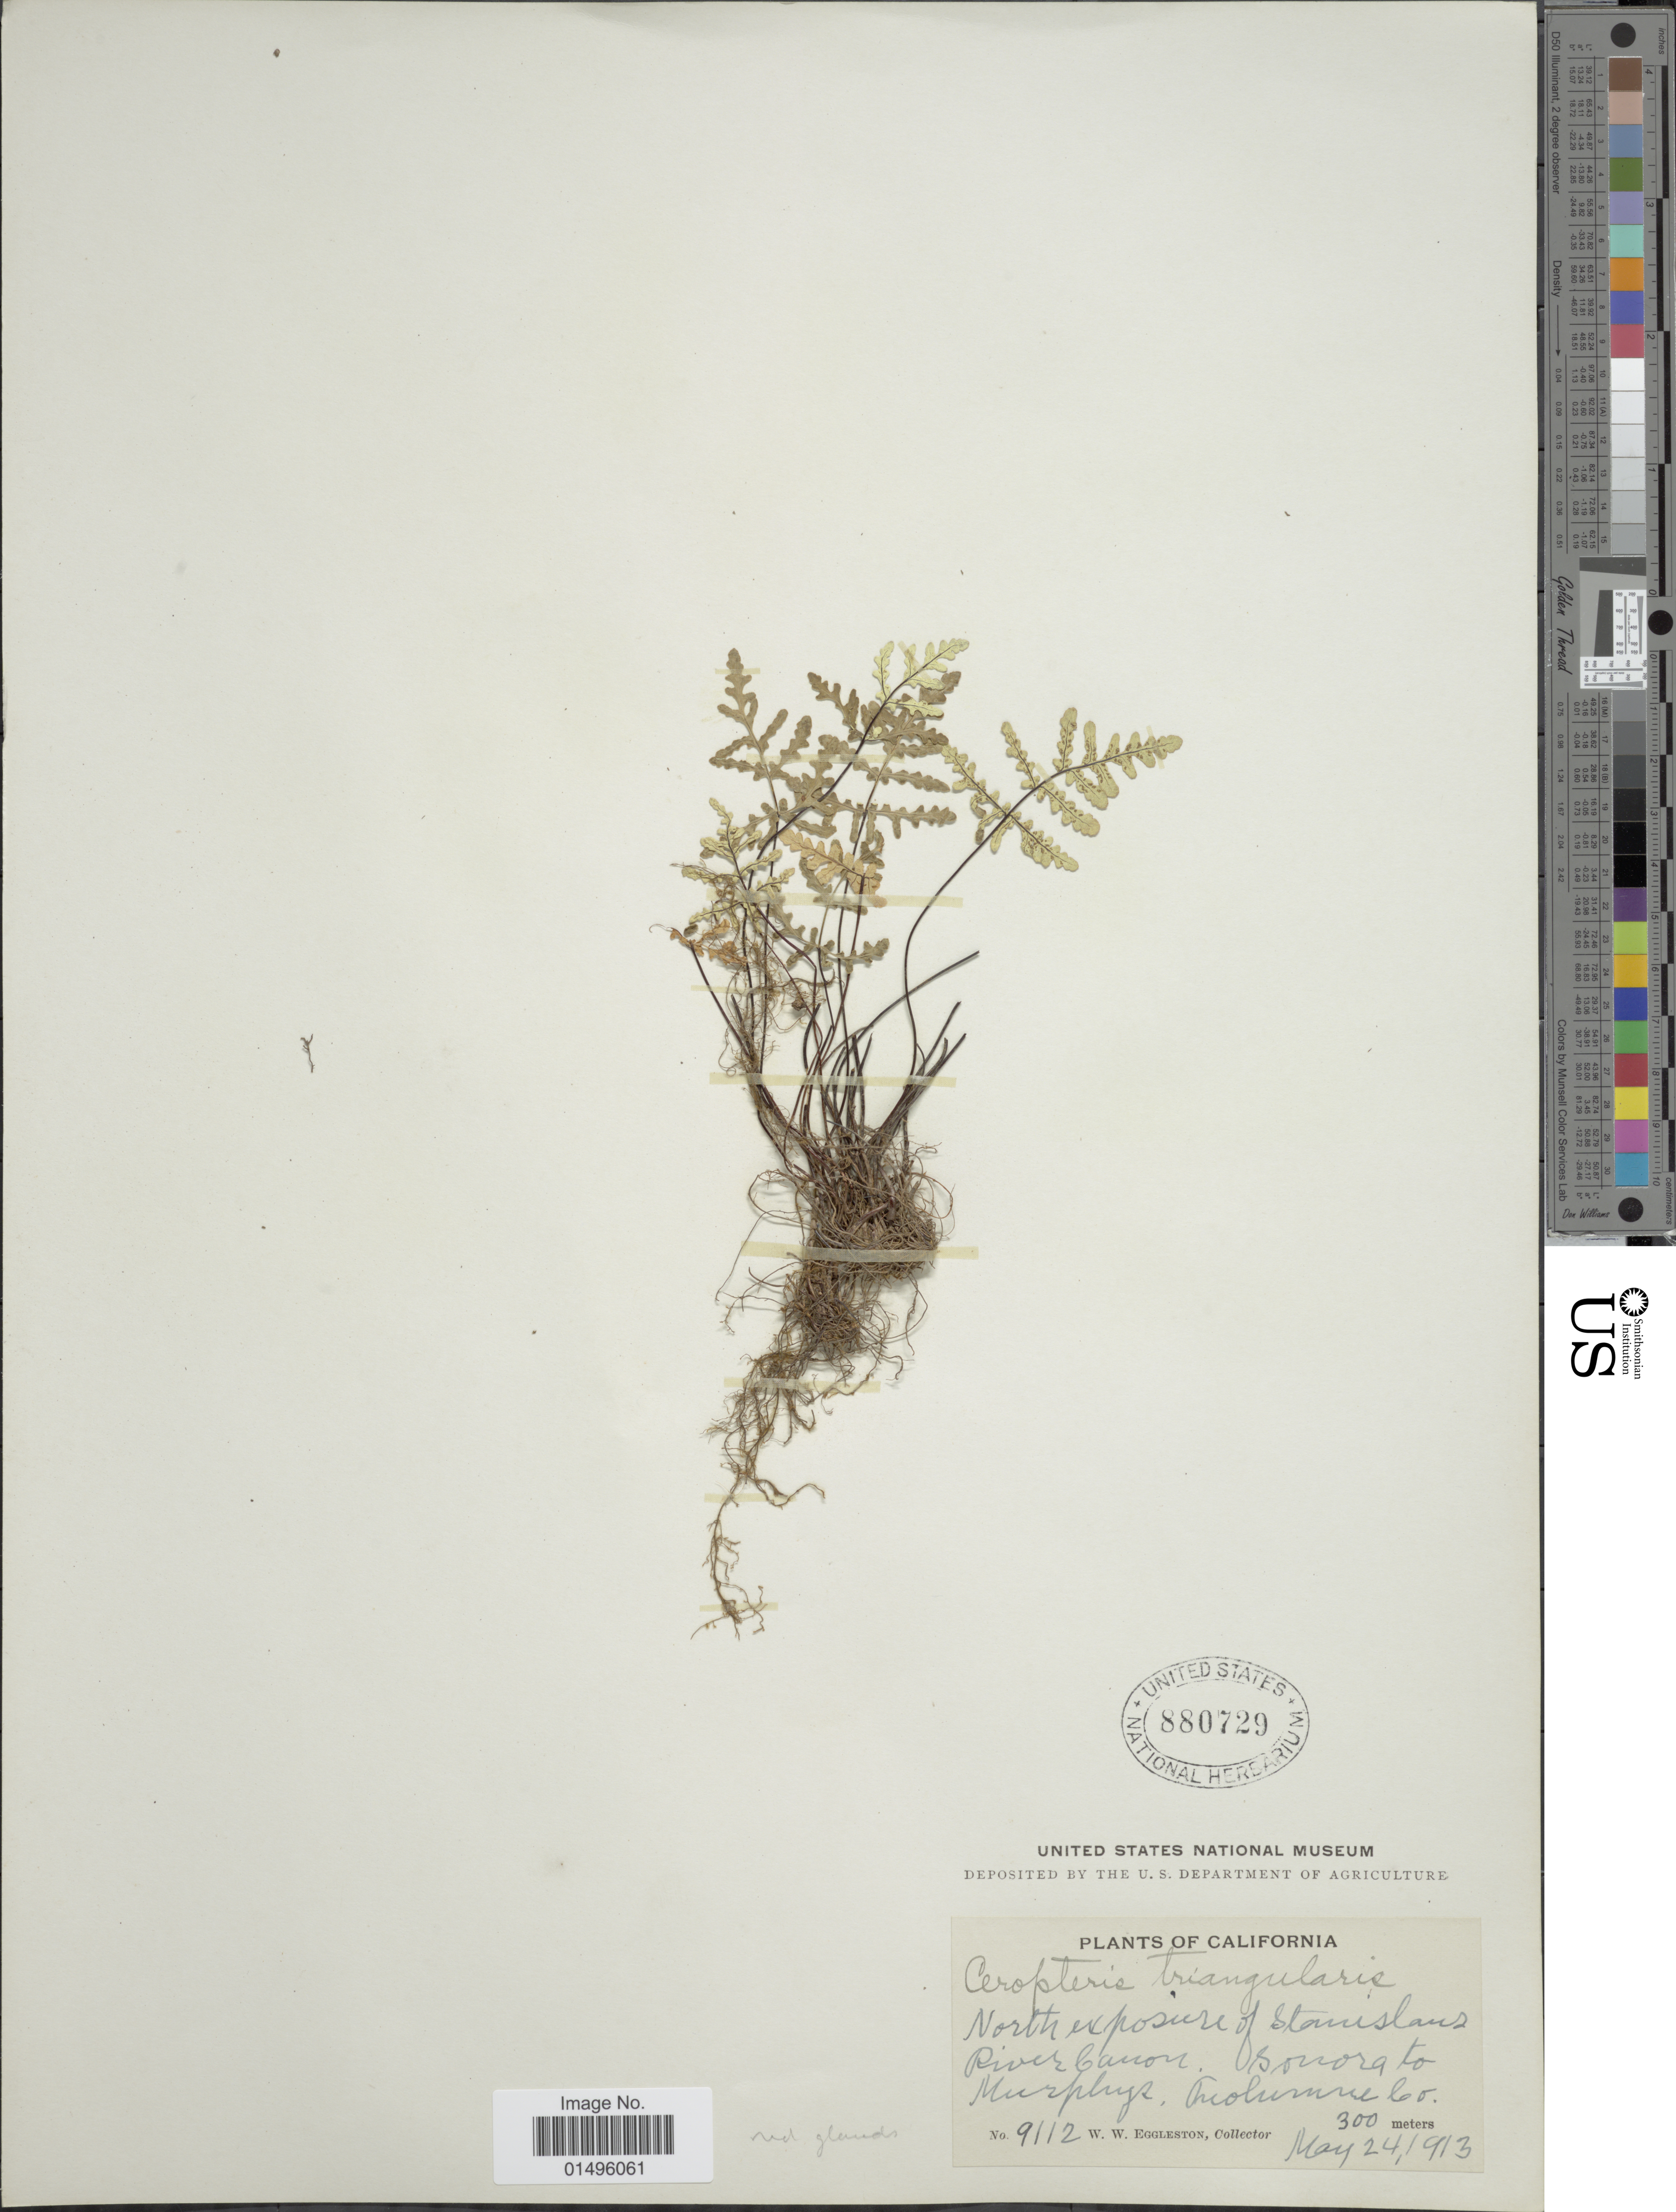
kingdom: Plantae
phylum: Tracheophyta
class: Polypodiopsida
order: Polypodiales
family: Pteridaceae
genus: Pentagramma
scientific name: Pentagramma triangularis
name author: (Kaulf.) Yatsk. et al.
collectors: W. W. Eggleston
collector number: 9112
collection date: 1913-05-24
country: United States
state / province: California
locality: California, north exposure of Stanislans, River Canon, Sonora to Murphys Trolumine Co.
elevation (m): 300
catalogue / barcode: US 880729